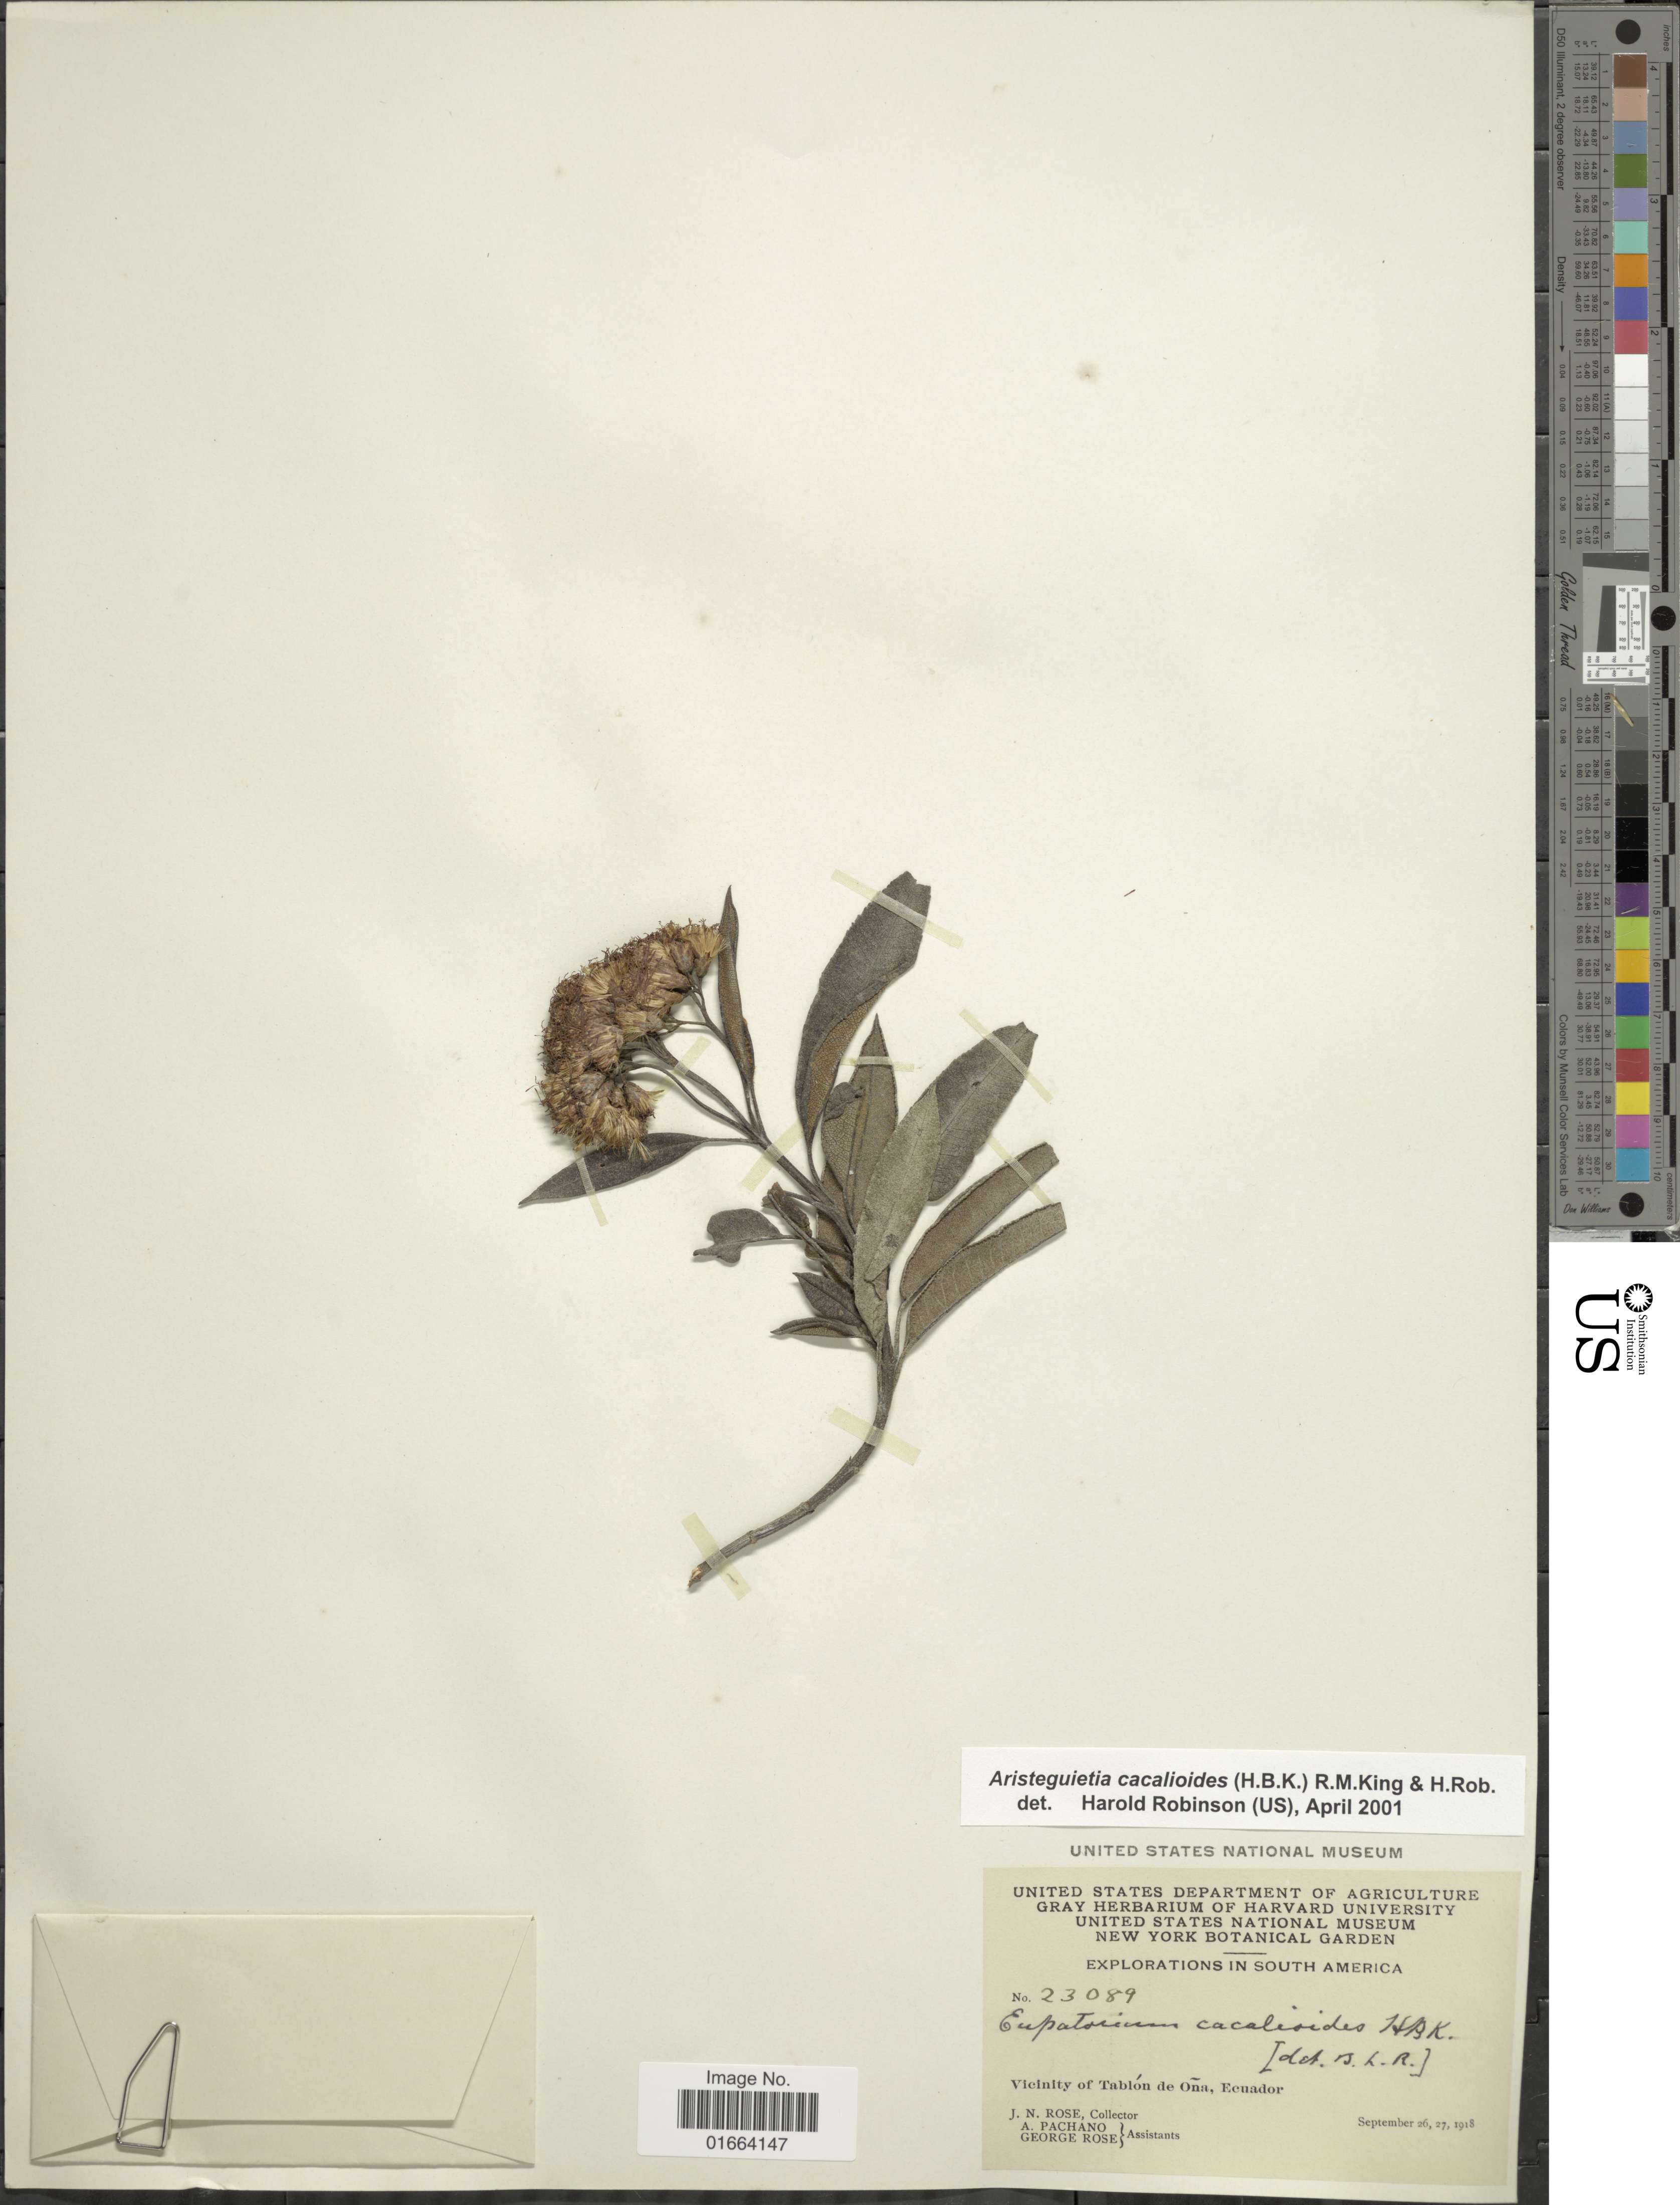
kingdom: Plantae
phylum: Tracheophyta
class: Magnoliopsida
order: Asterales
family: Asteraceae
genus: Aristeguietia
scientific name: Aristeguietia cacalioides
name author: (Kunth) R.M. King & H. Rob.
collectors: J. N. Rose, A. Pachano & G. Rose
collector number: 23089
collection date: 1918-09-26/1918-09-27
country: Ecuador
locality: Vicinity of Tablón de Oña